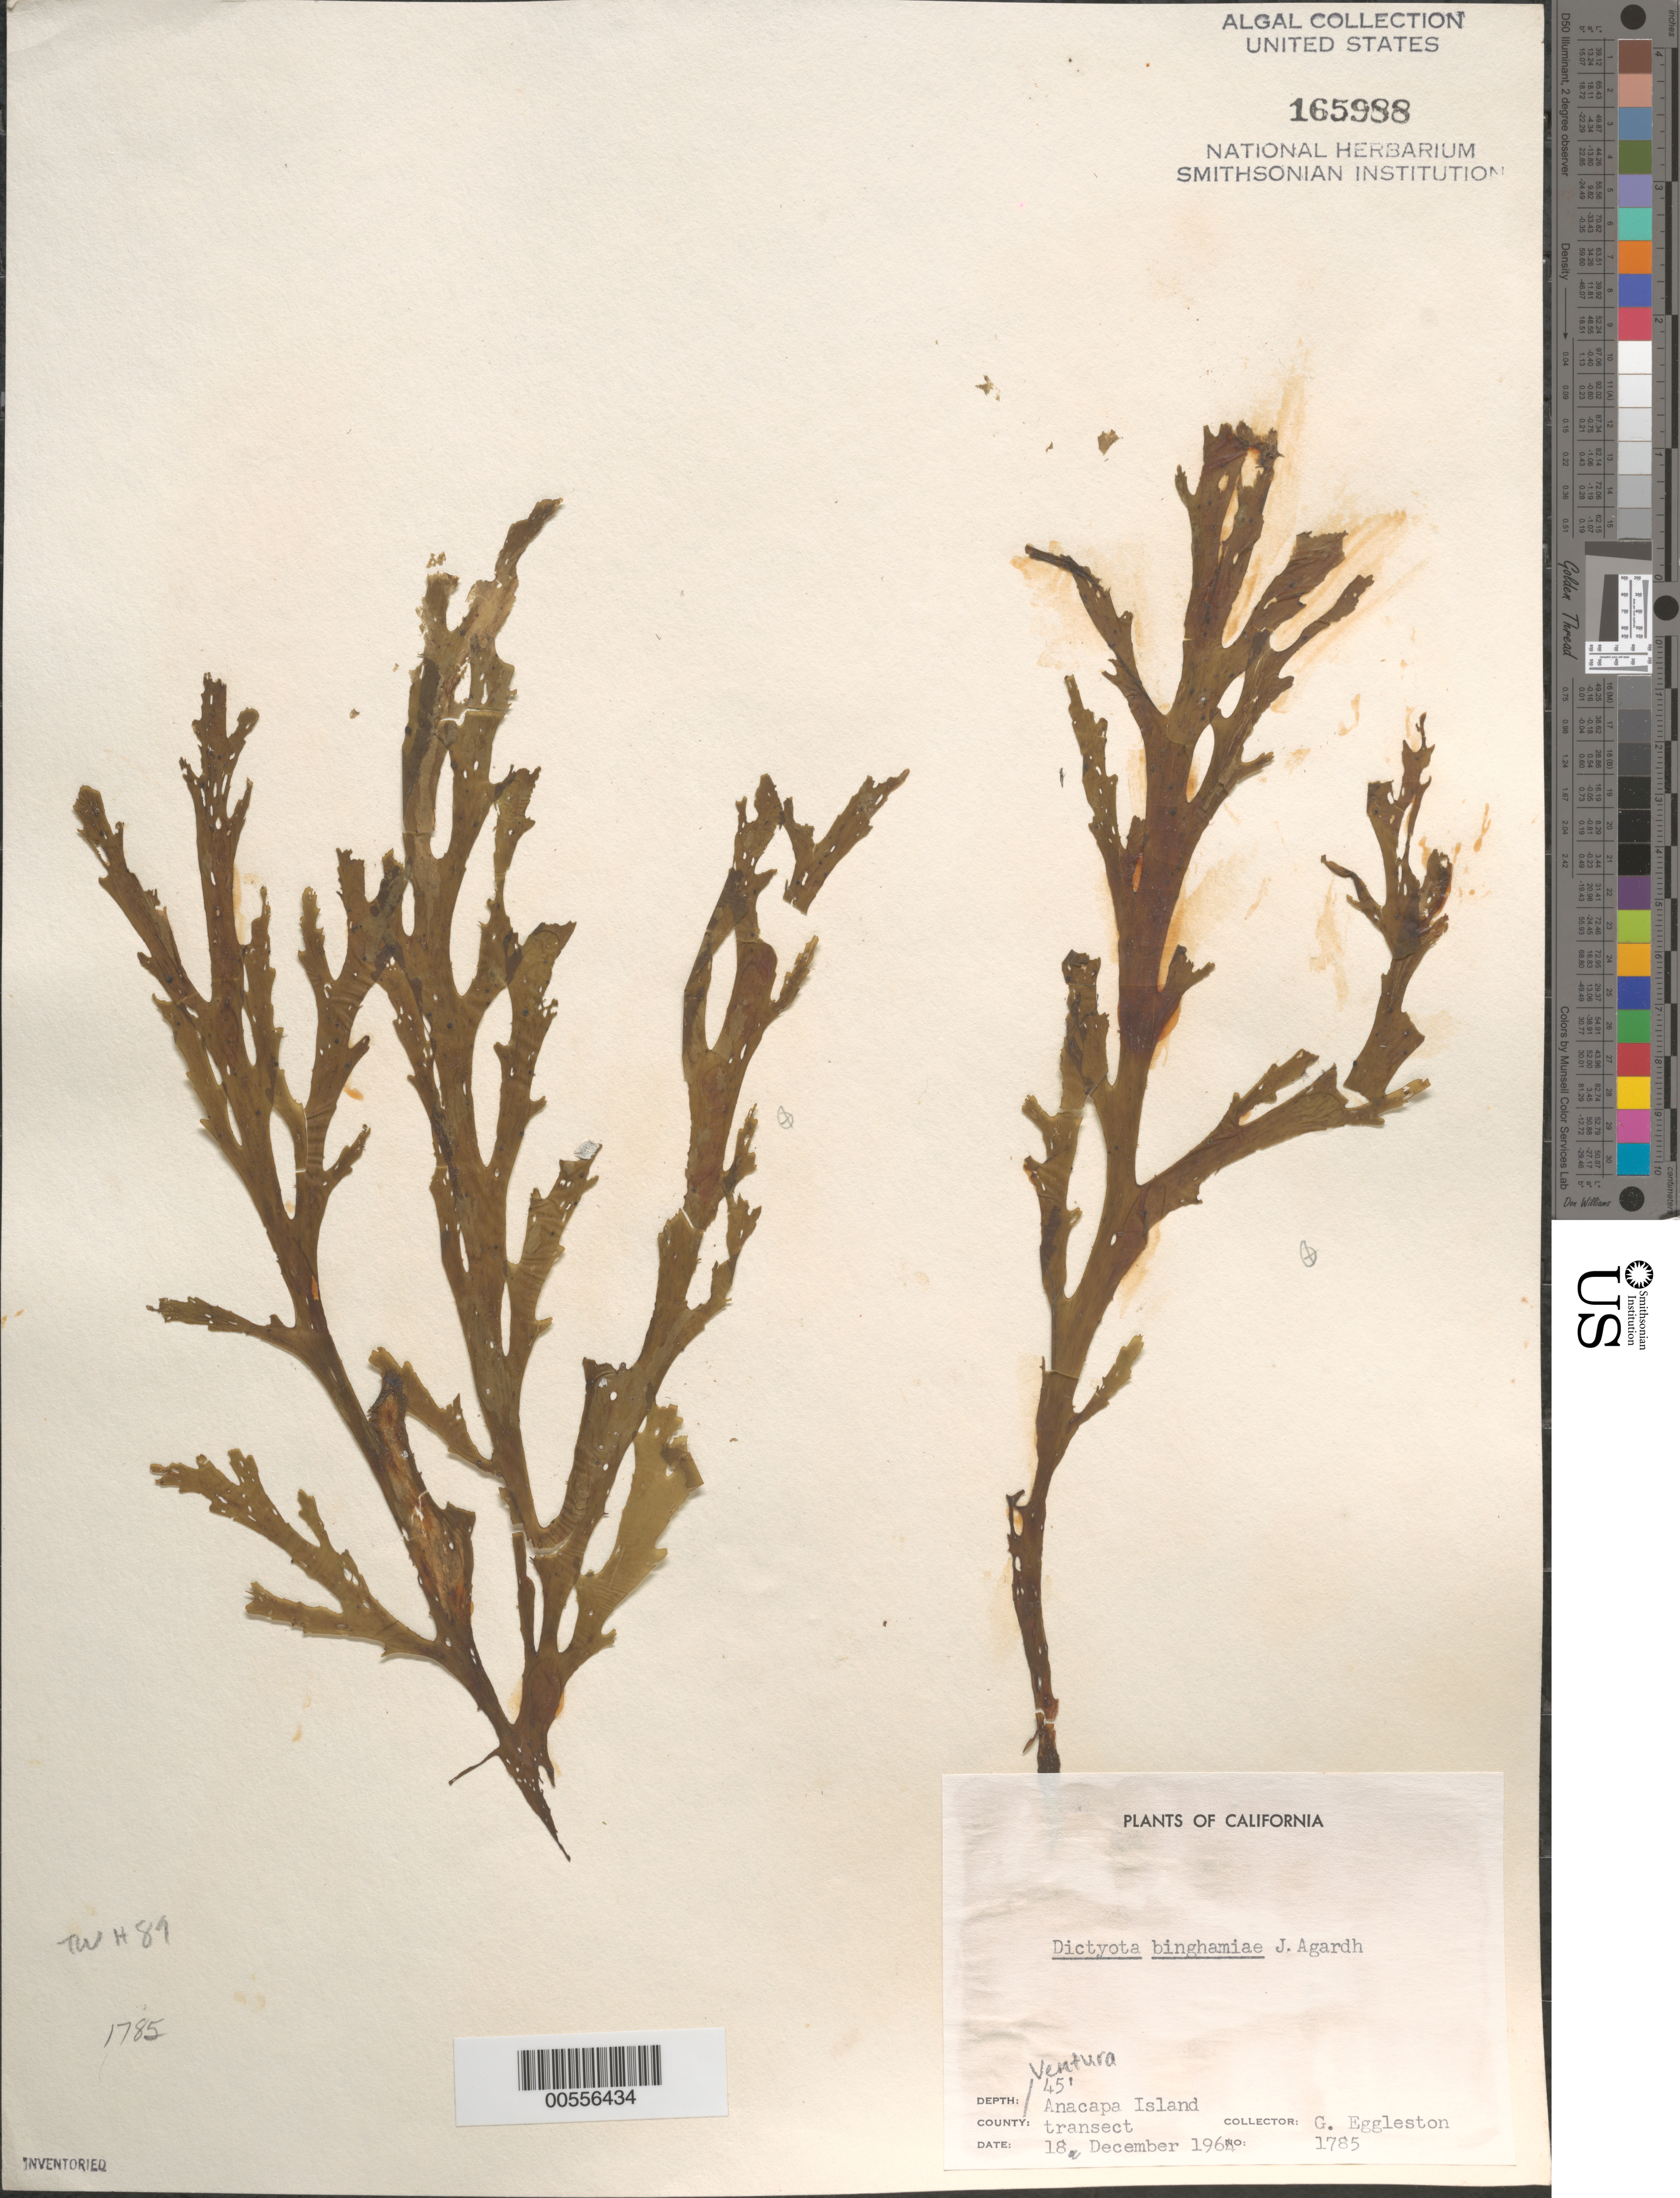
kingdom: Chromista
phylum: Ochrophyta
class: Phaeophyceae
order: Dictyotales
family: Dictyotaceae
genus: Dictyota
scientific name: Dictyota binghamiae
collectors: G. Eggleston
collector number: Neushul 1785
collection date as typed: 18 Sep 1964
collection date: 1964-09-18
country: United States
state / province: California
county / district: Ventura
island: Anacapa Island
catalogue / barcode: US 165988